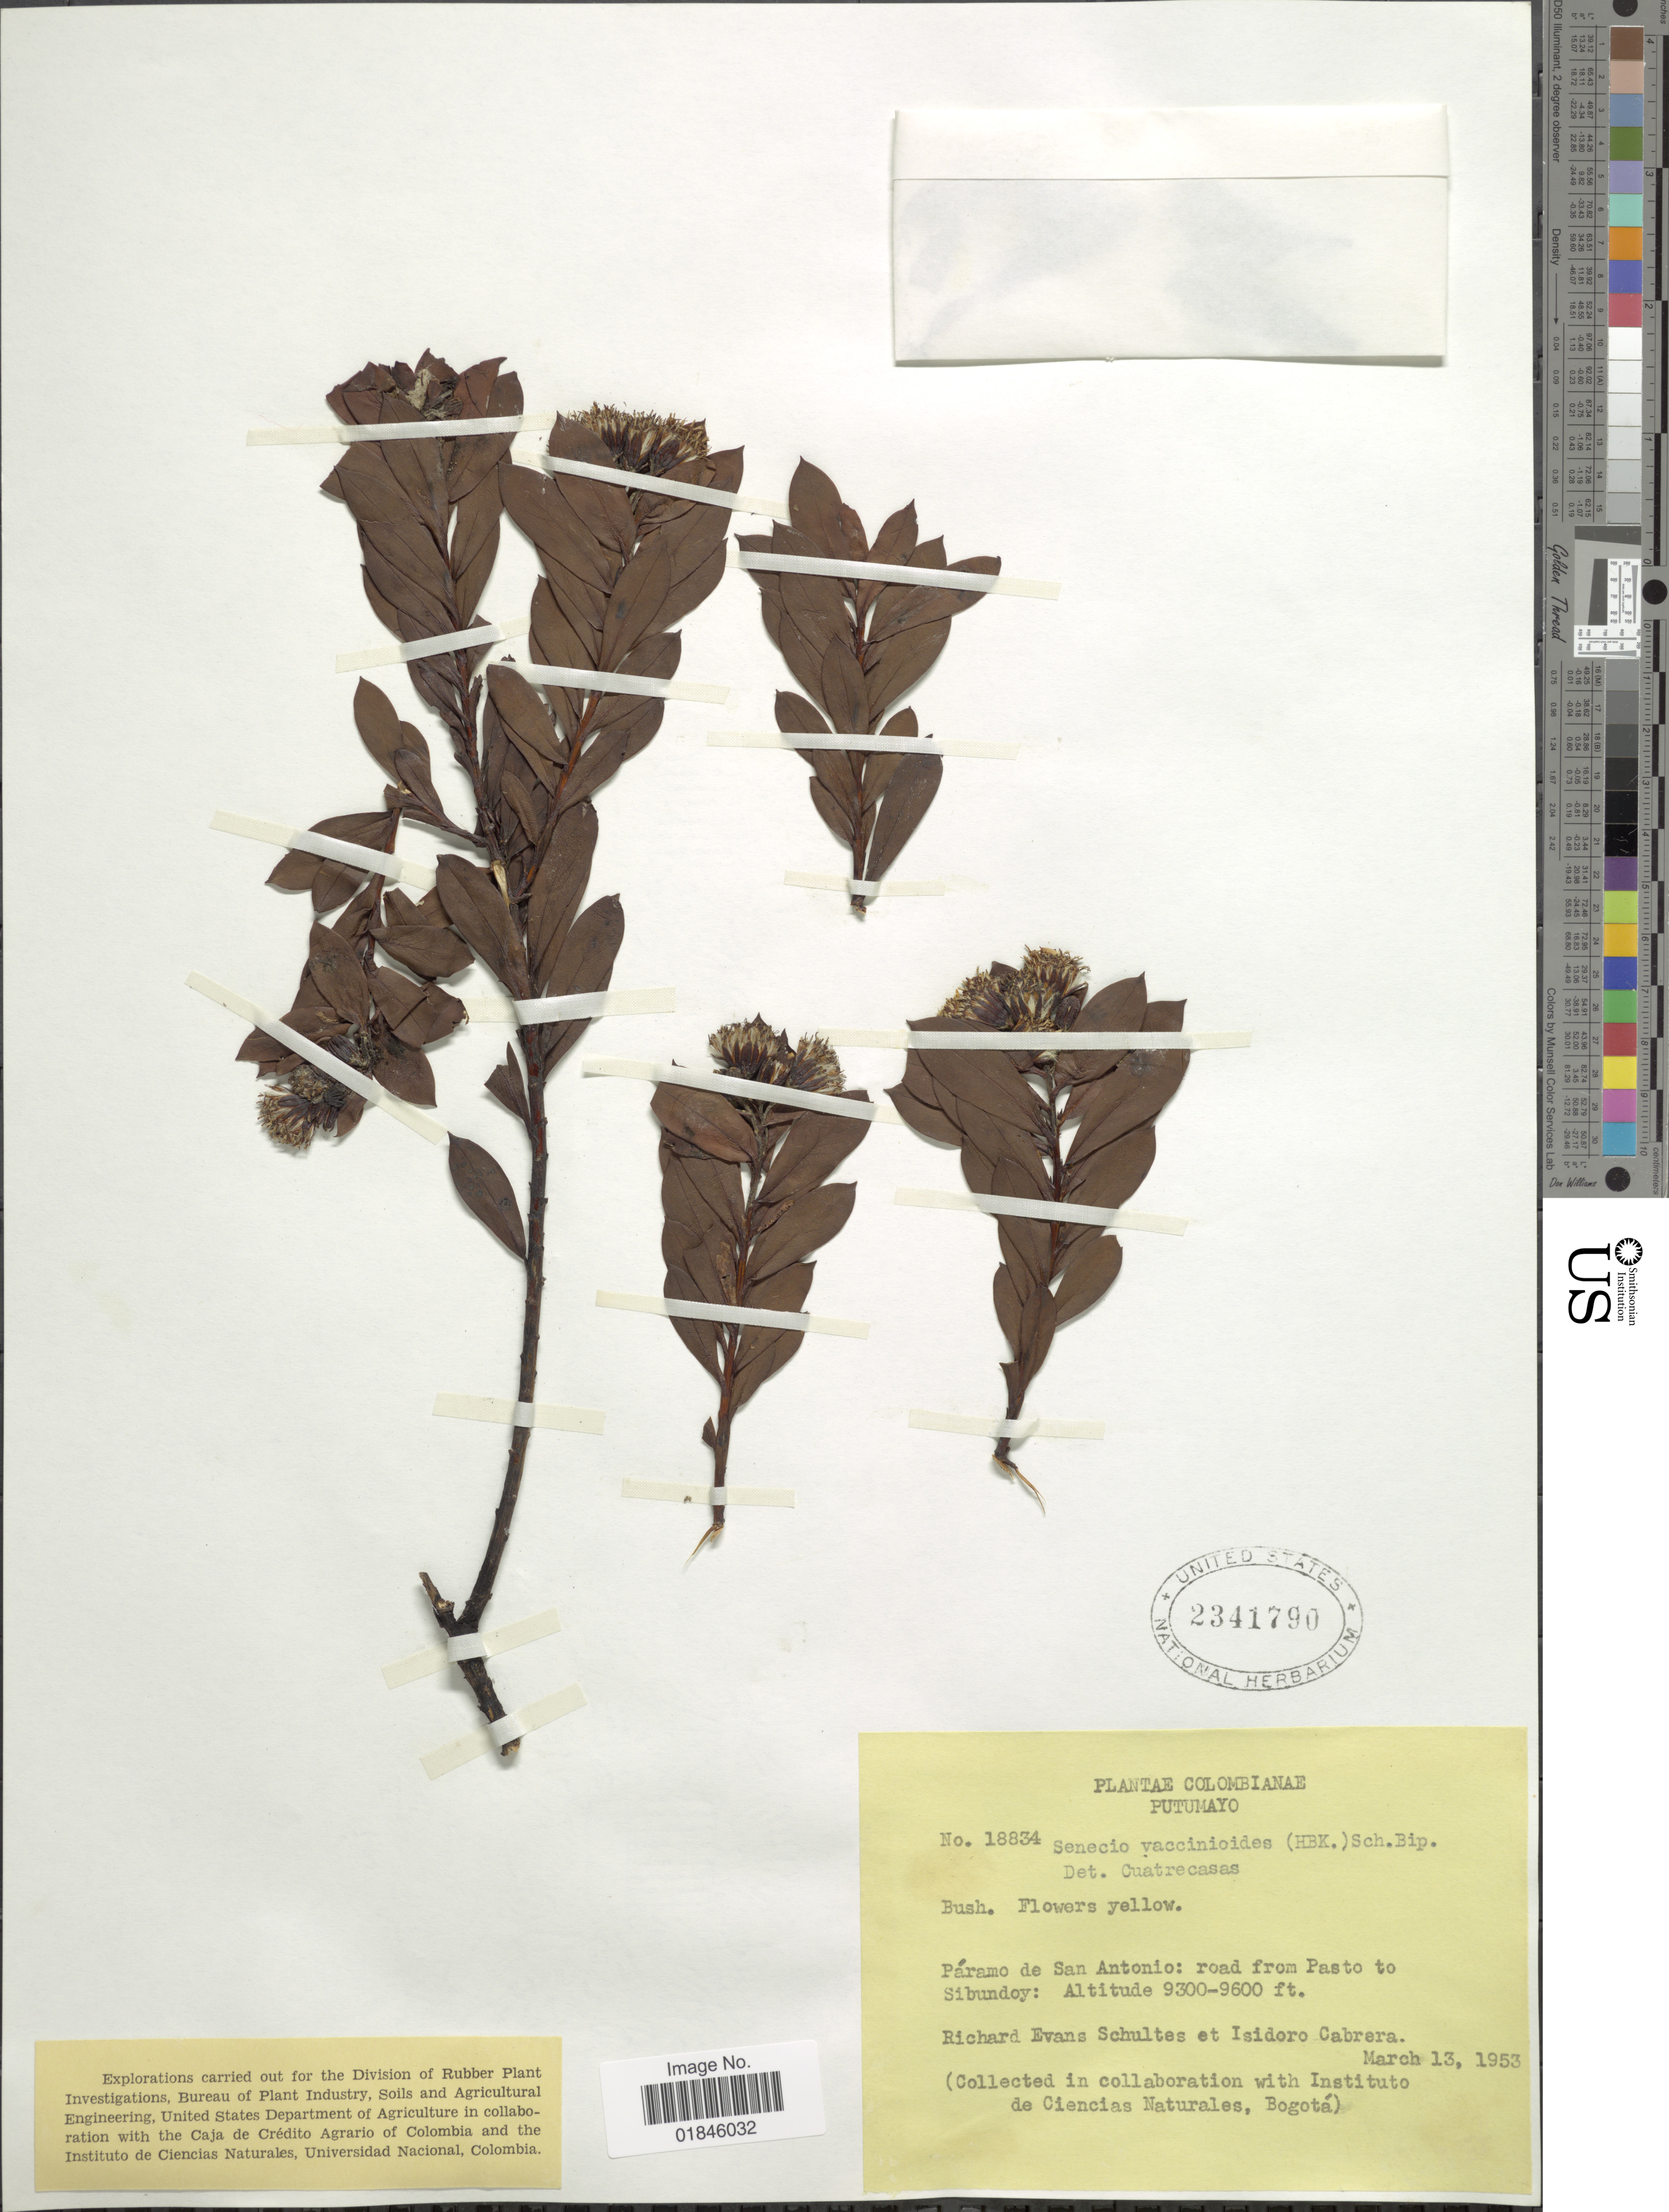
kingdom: Plantae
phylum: Tracheophyta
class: Magnoliopsida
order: Asterales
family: Asteraceae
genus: Pentacalia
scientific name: Pentacalia vaccinioides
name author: (Kunth) Cuatrec.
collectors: R. E. Schultes & I. Cabrera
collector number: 18834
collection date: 1953-03-13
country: Colombia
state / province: Putumayo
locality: Páramo de San Antonio: road from Pasto to Sibundoy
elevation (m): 2835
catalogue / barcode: US 2341790